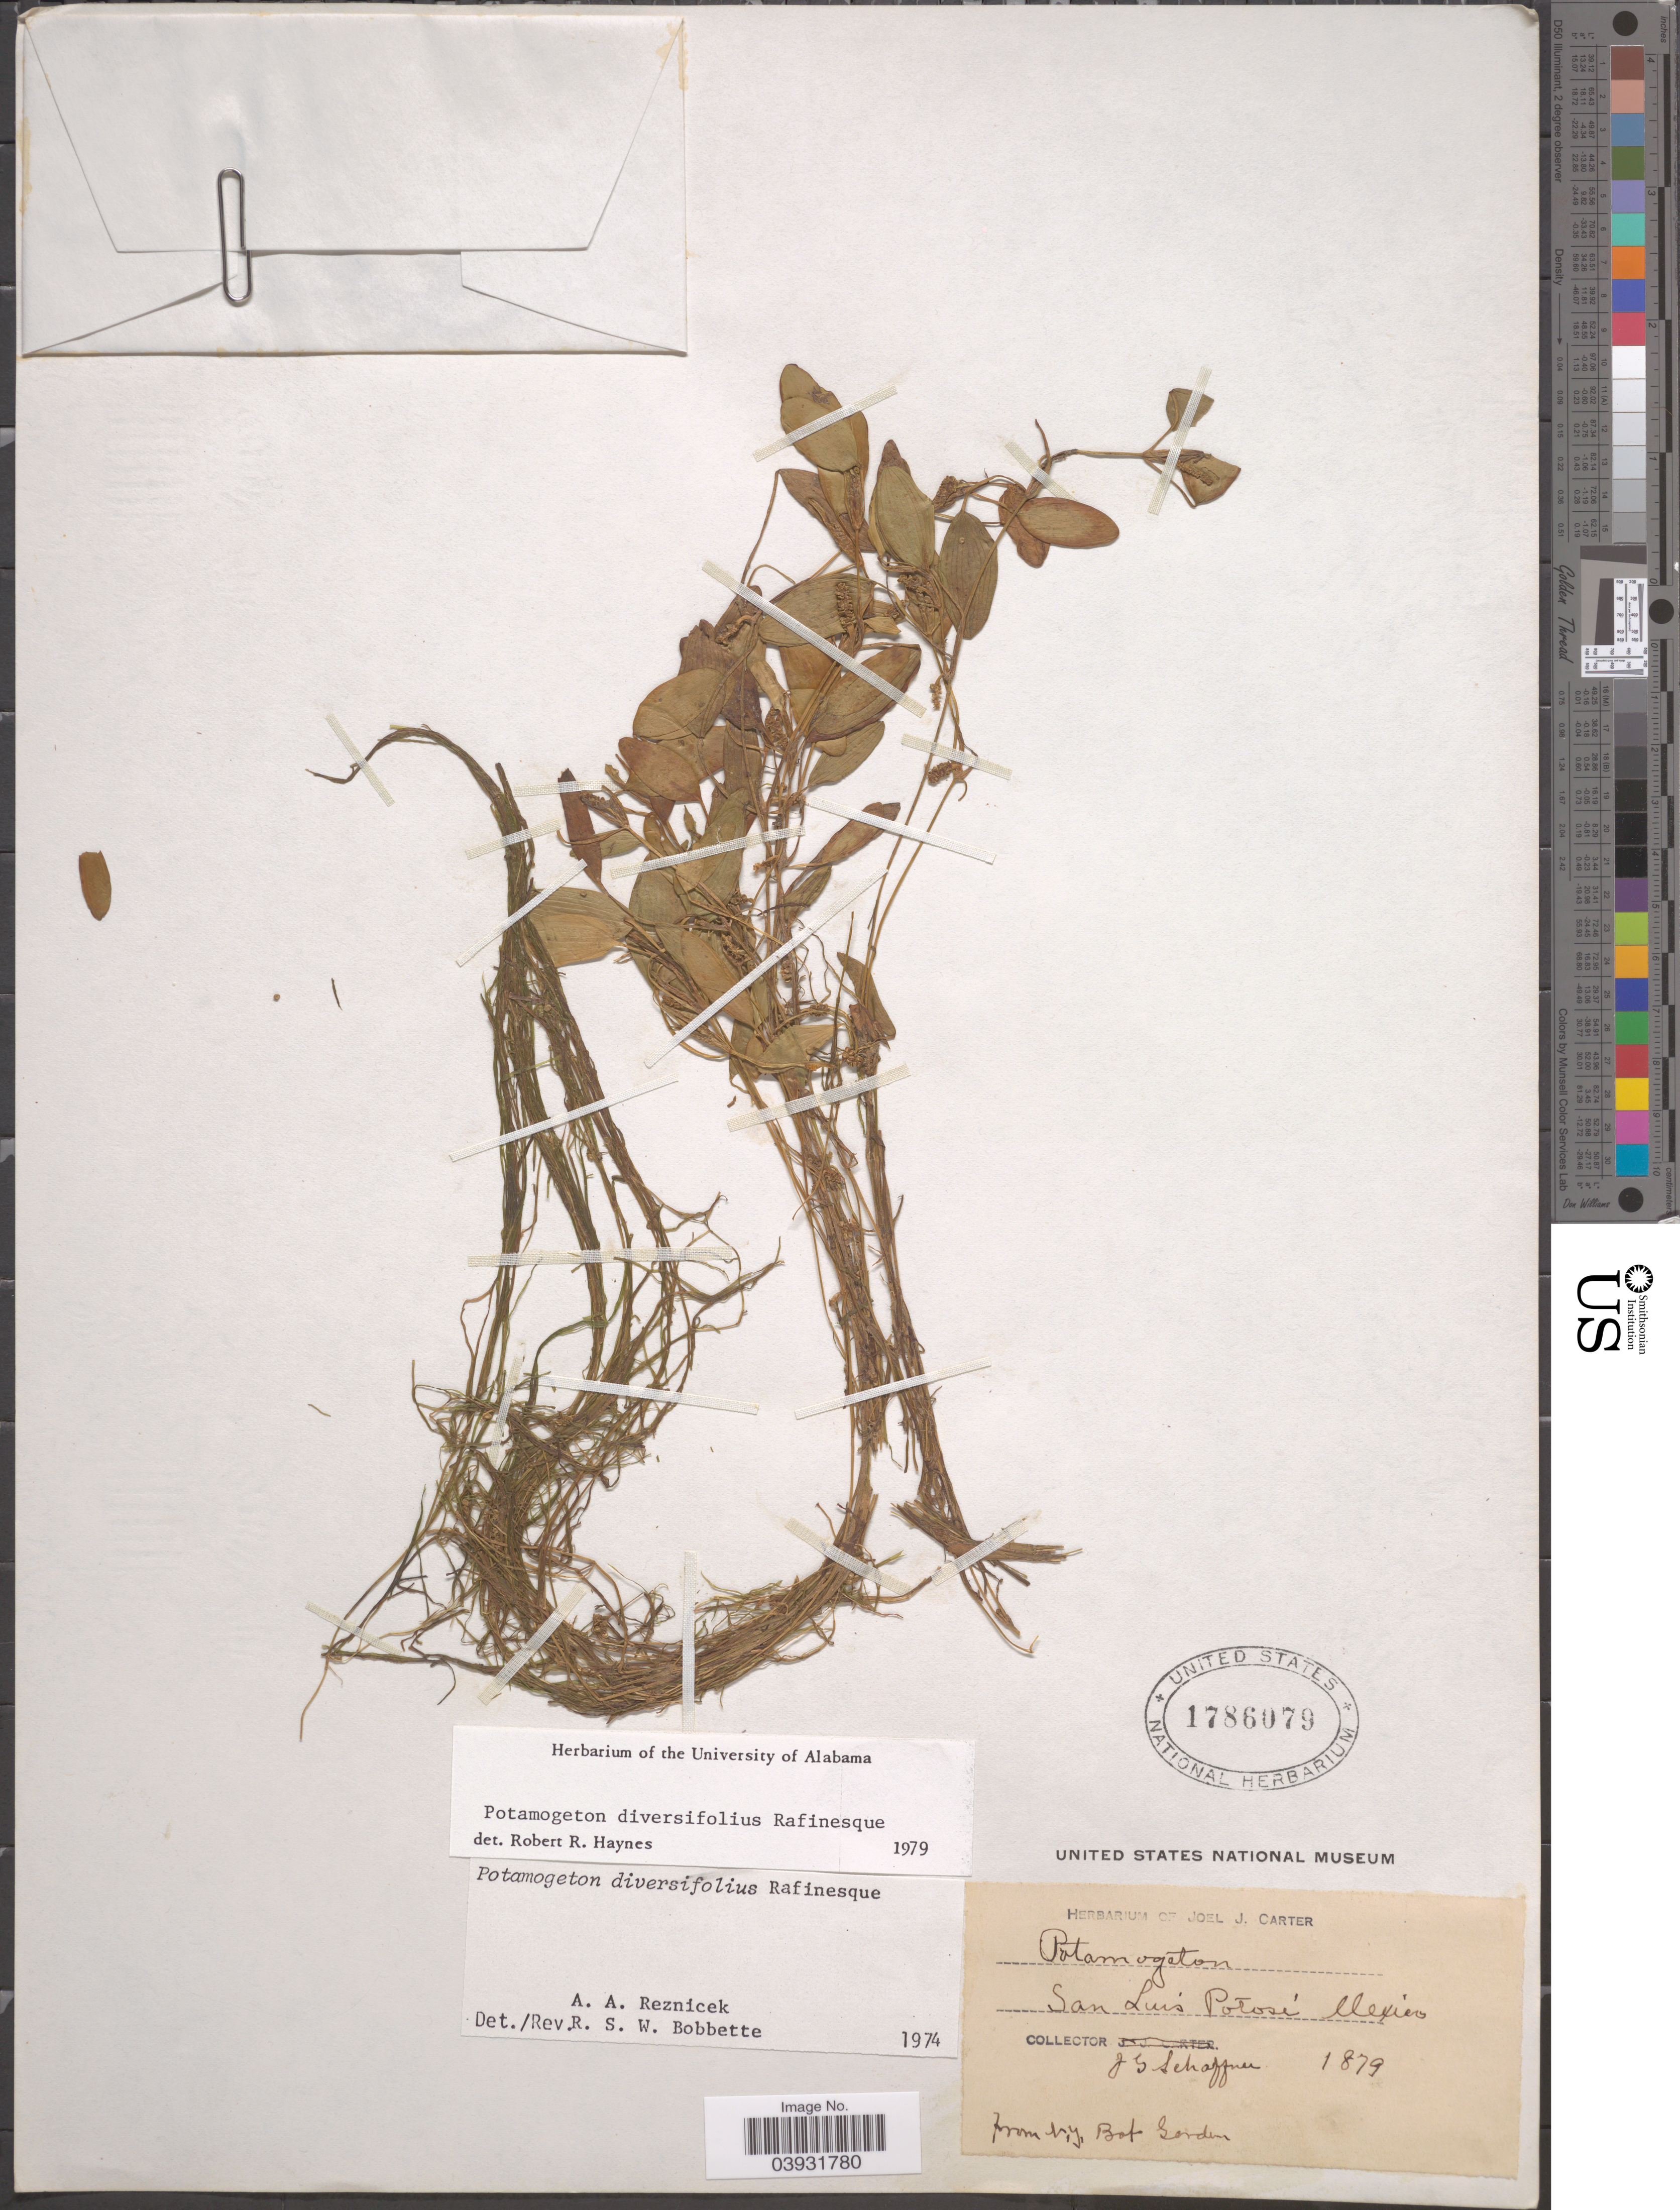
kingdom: Plantae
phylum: Tracheophyta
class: Liliopsida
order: Alismatales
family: Potamogetonaceae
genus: Potamogeton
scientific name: Potamogeton diversifolius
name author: Raf.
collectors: J. G. Schaffner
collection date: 1879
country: Mexico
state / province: San Luis Potosí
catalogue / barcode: US 1786079